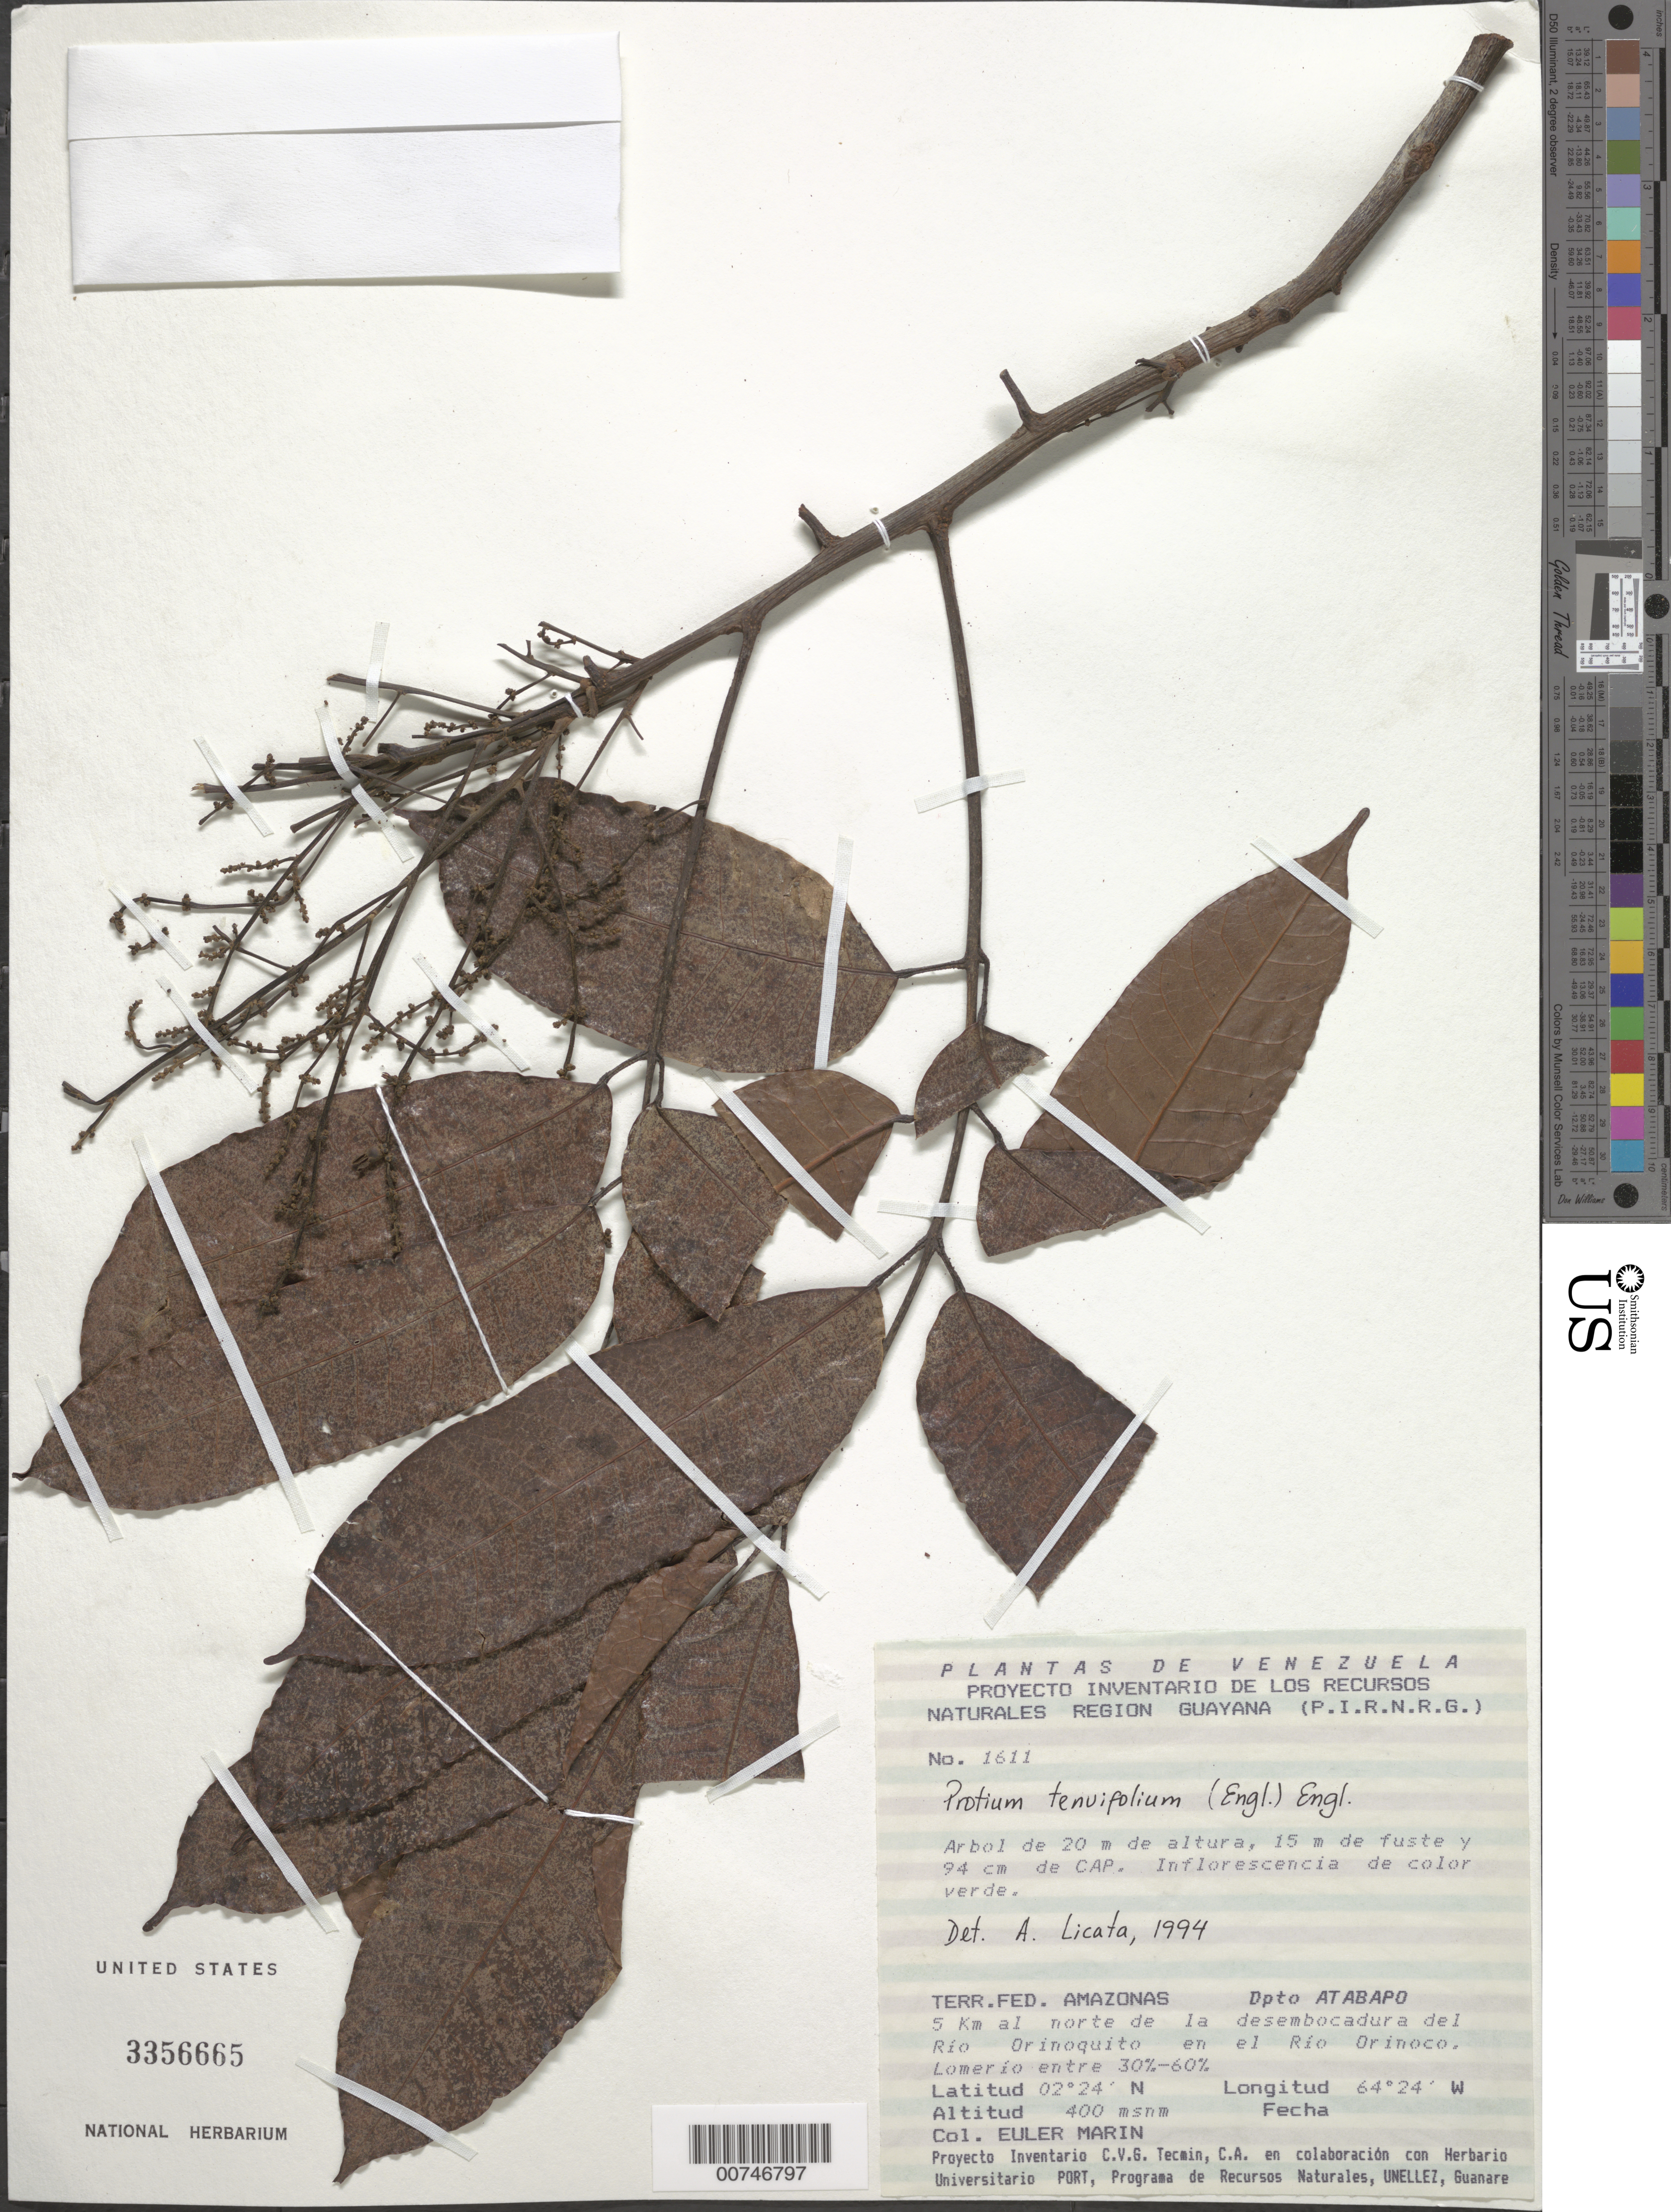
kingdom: Plantae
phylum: Tracheophyta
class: Magnoliopsida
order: Sapindales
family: Burseraceae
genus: Protium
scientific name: Protium tenuifolium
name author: (Engl.) Engl.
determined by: Licata, A., (PORT), Univ. Nac. Exp. de los Llanos Ezequiel Zamora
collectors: E. Marin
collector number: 1611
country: Venezuela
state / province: Amazonas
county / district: Atabapo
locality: Río Orinoquito, 5 km N de la desembocadura, en el Río Orinoco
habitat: Lomerío entre 30-60%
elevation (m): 400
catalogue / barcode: US 3356665